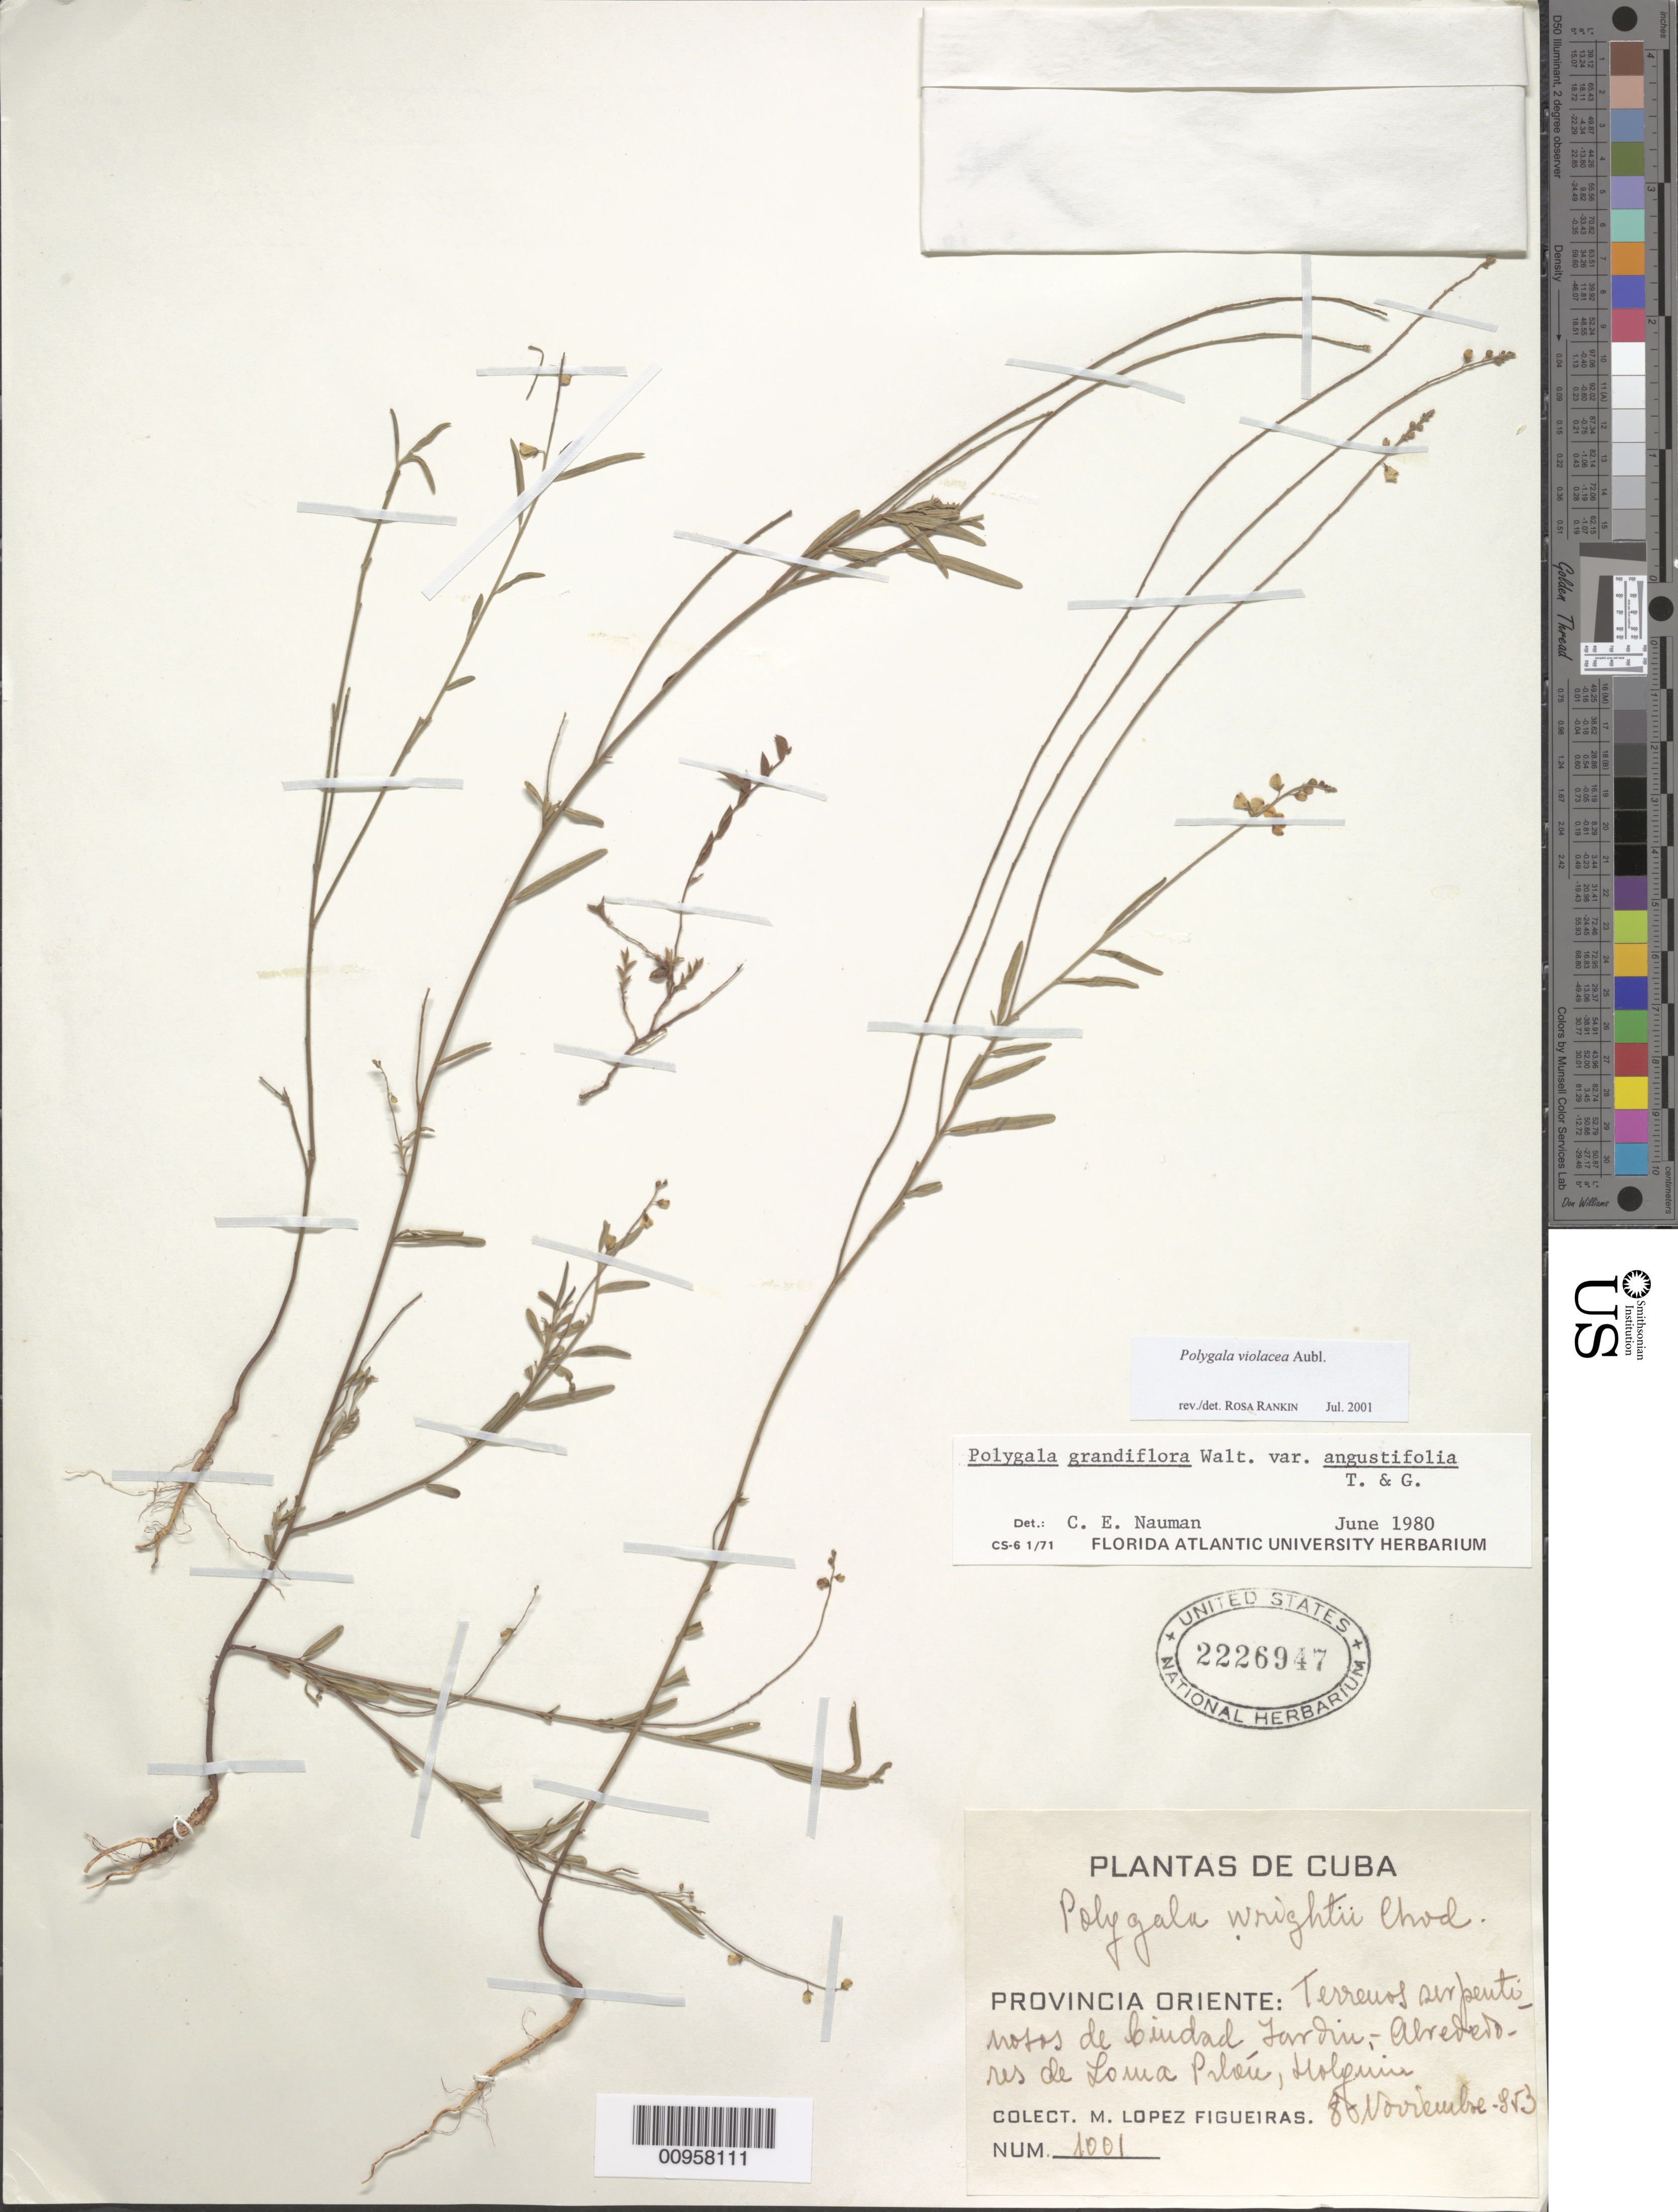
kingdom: Plantae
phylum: Tracheophyta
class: Magnoliopsida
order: Fabales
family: Polygalaceae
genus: Asemeia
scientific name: Asemeia violacea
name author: (Aubl.) J.F.B. Pastore & J.R. Abbott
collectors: M. López Figueiras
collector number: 1001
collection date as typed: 08 Nov 1953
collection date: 1953-11-08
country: Cuba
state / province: Holguín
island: Cuba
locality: Ciudad Jardin, alrededores de Loma "Pilóu," Holguin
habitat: Terrenos "serpentiroses"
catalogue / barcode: US 2226947